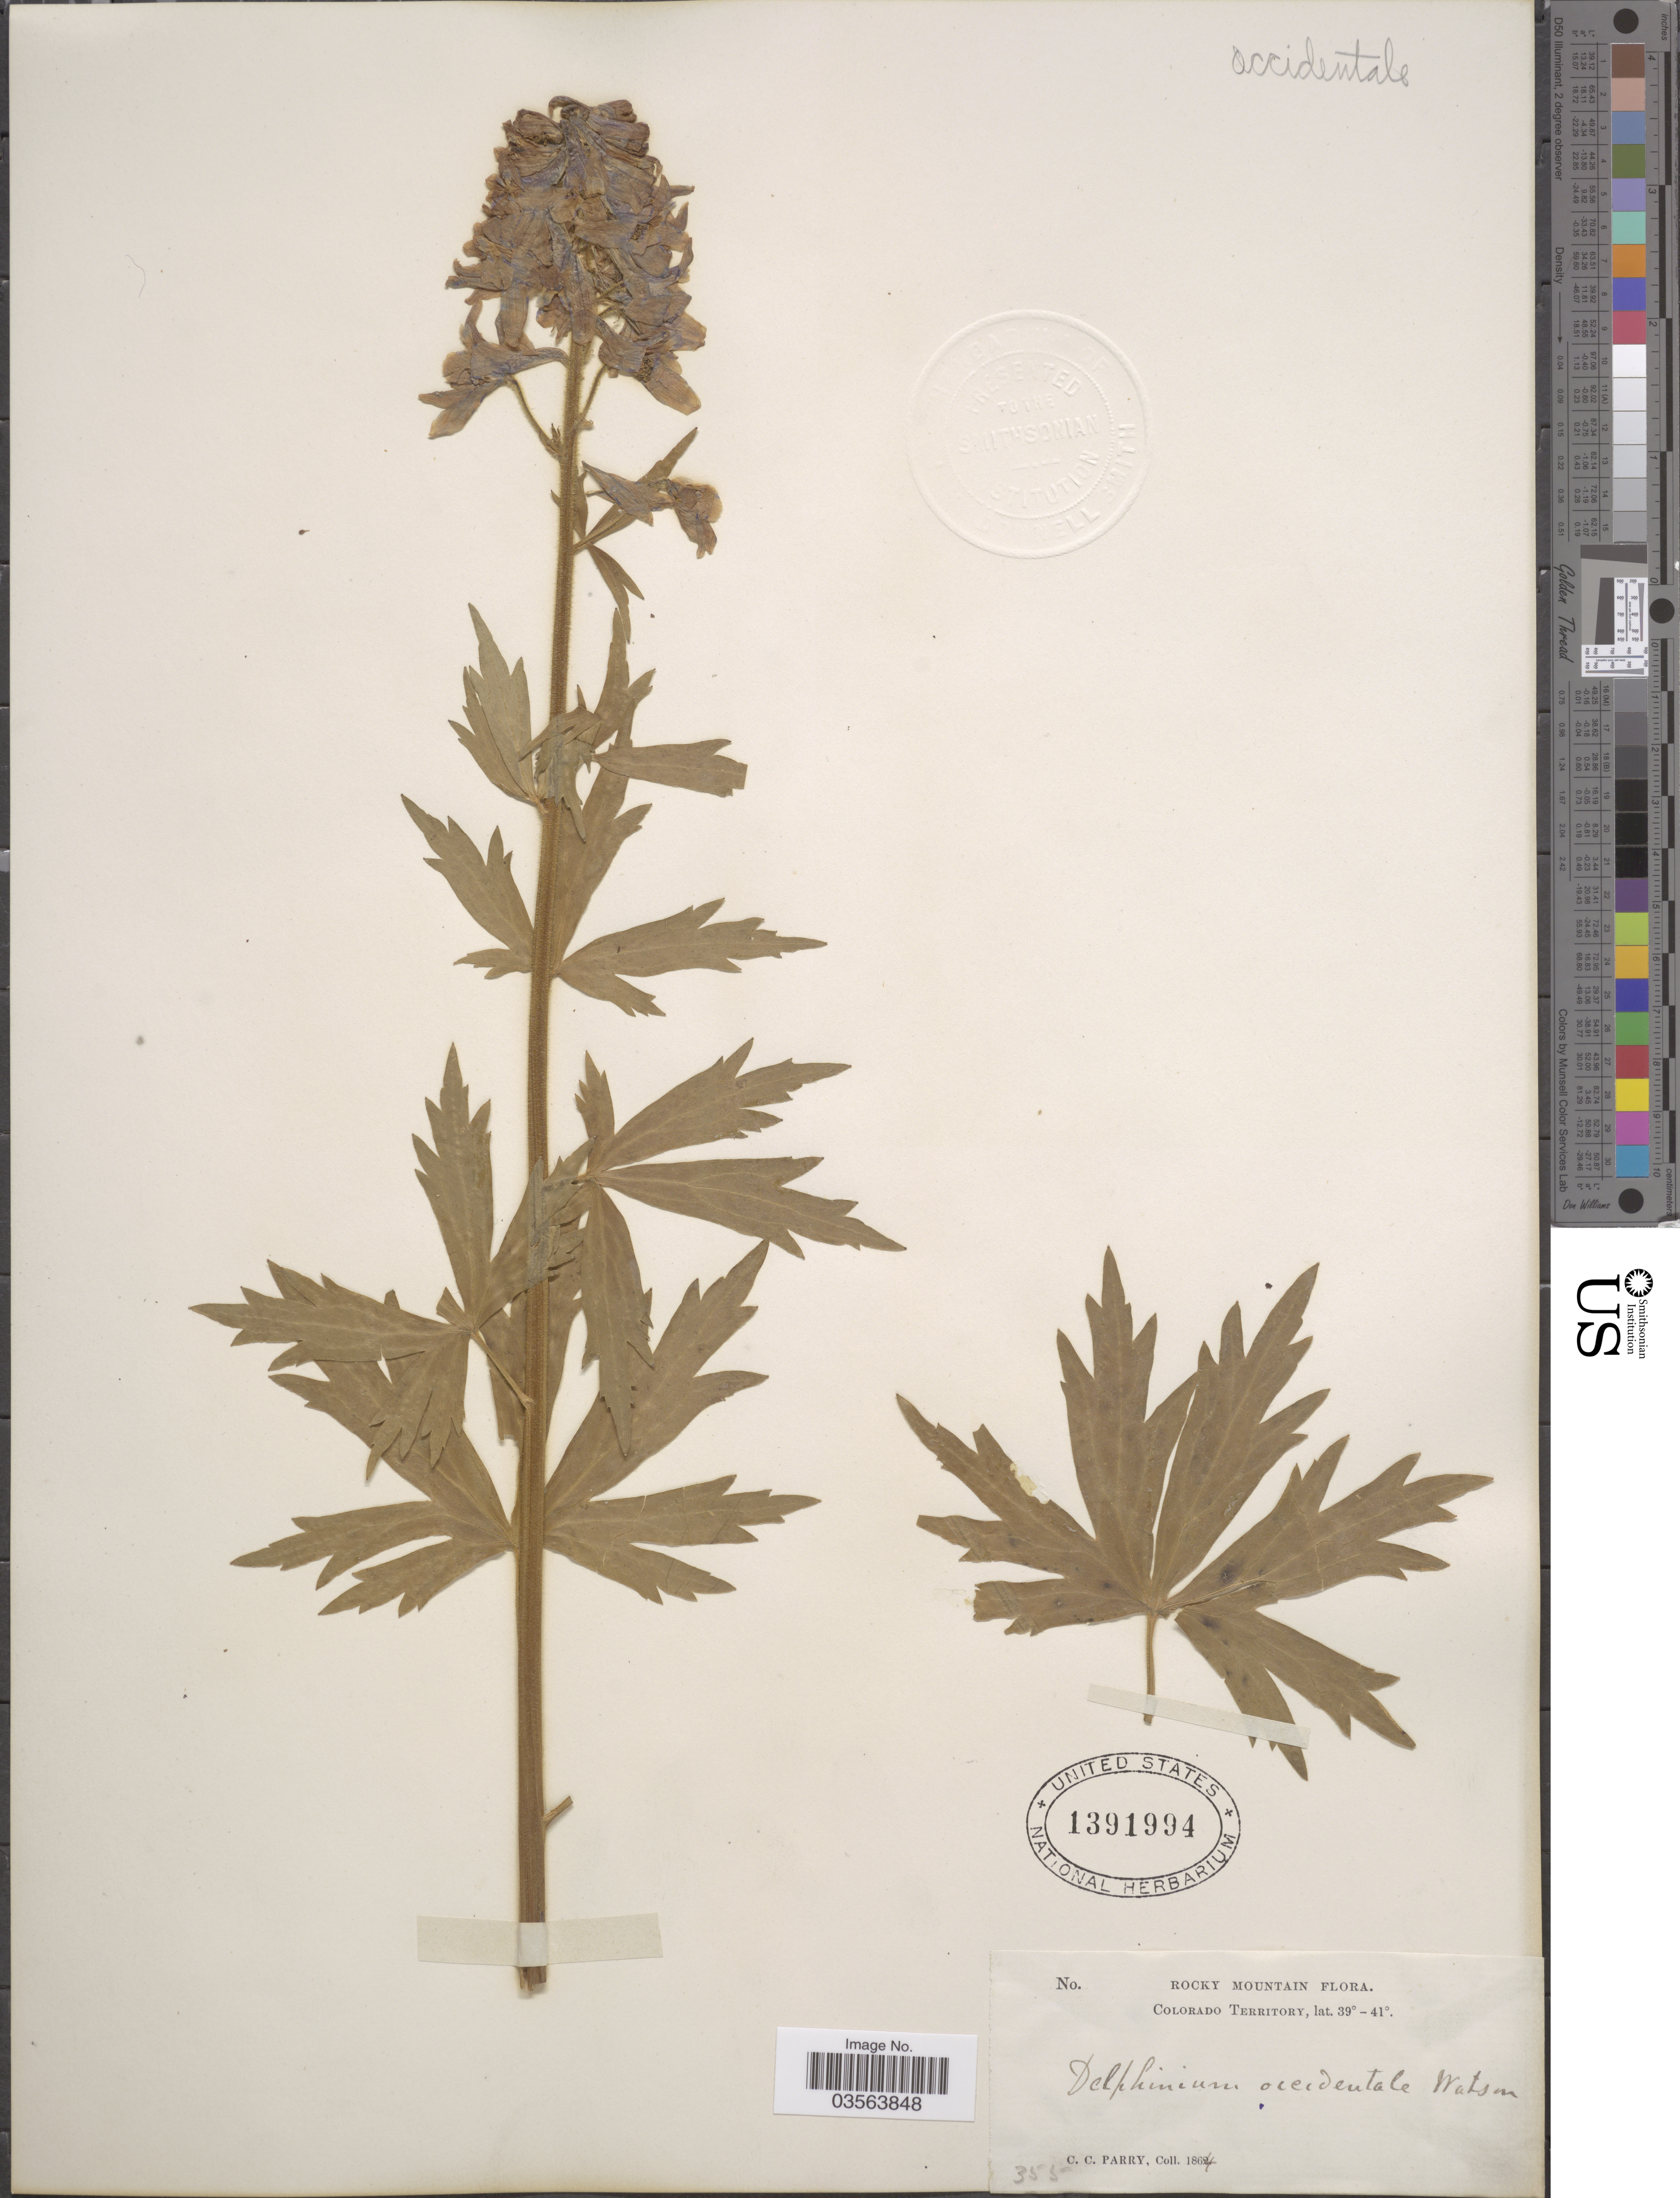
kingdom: Plantae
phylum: Tracheophyta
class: Magnoliopsida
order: Ranunculales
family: Ranunculaceae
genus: Delphinium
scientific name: Delphinium x occidentale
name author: (S. Watson) S. Watson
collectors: C. C. Parry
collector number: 355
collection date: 1864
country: United States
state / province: Colorado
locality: Rocky Mountain. Colorado Territory.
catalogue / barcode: US 1391994